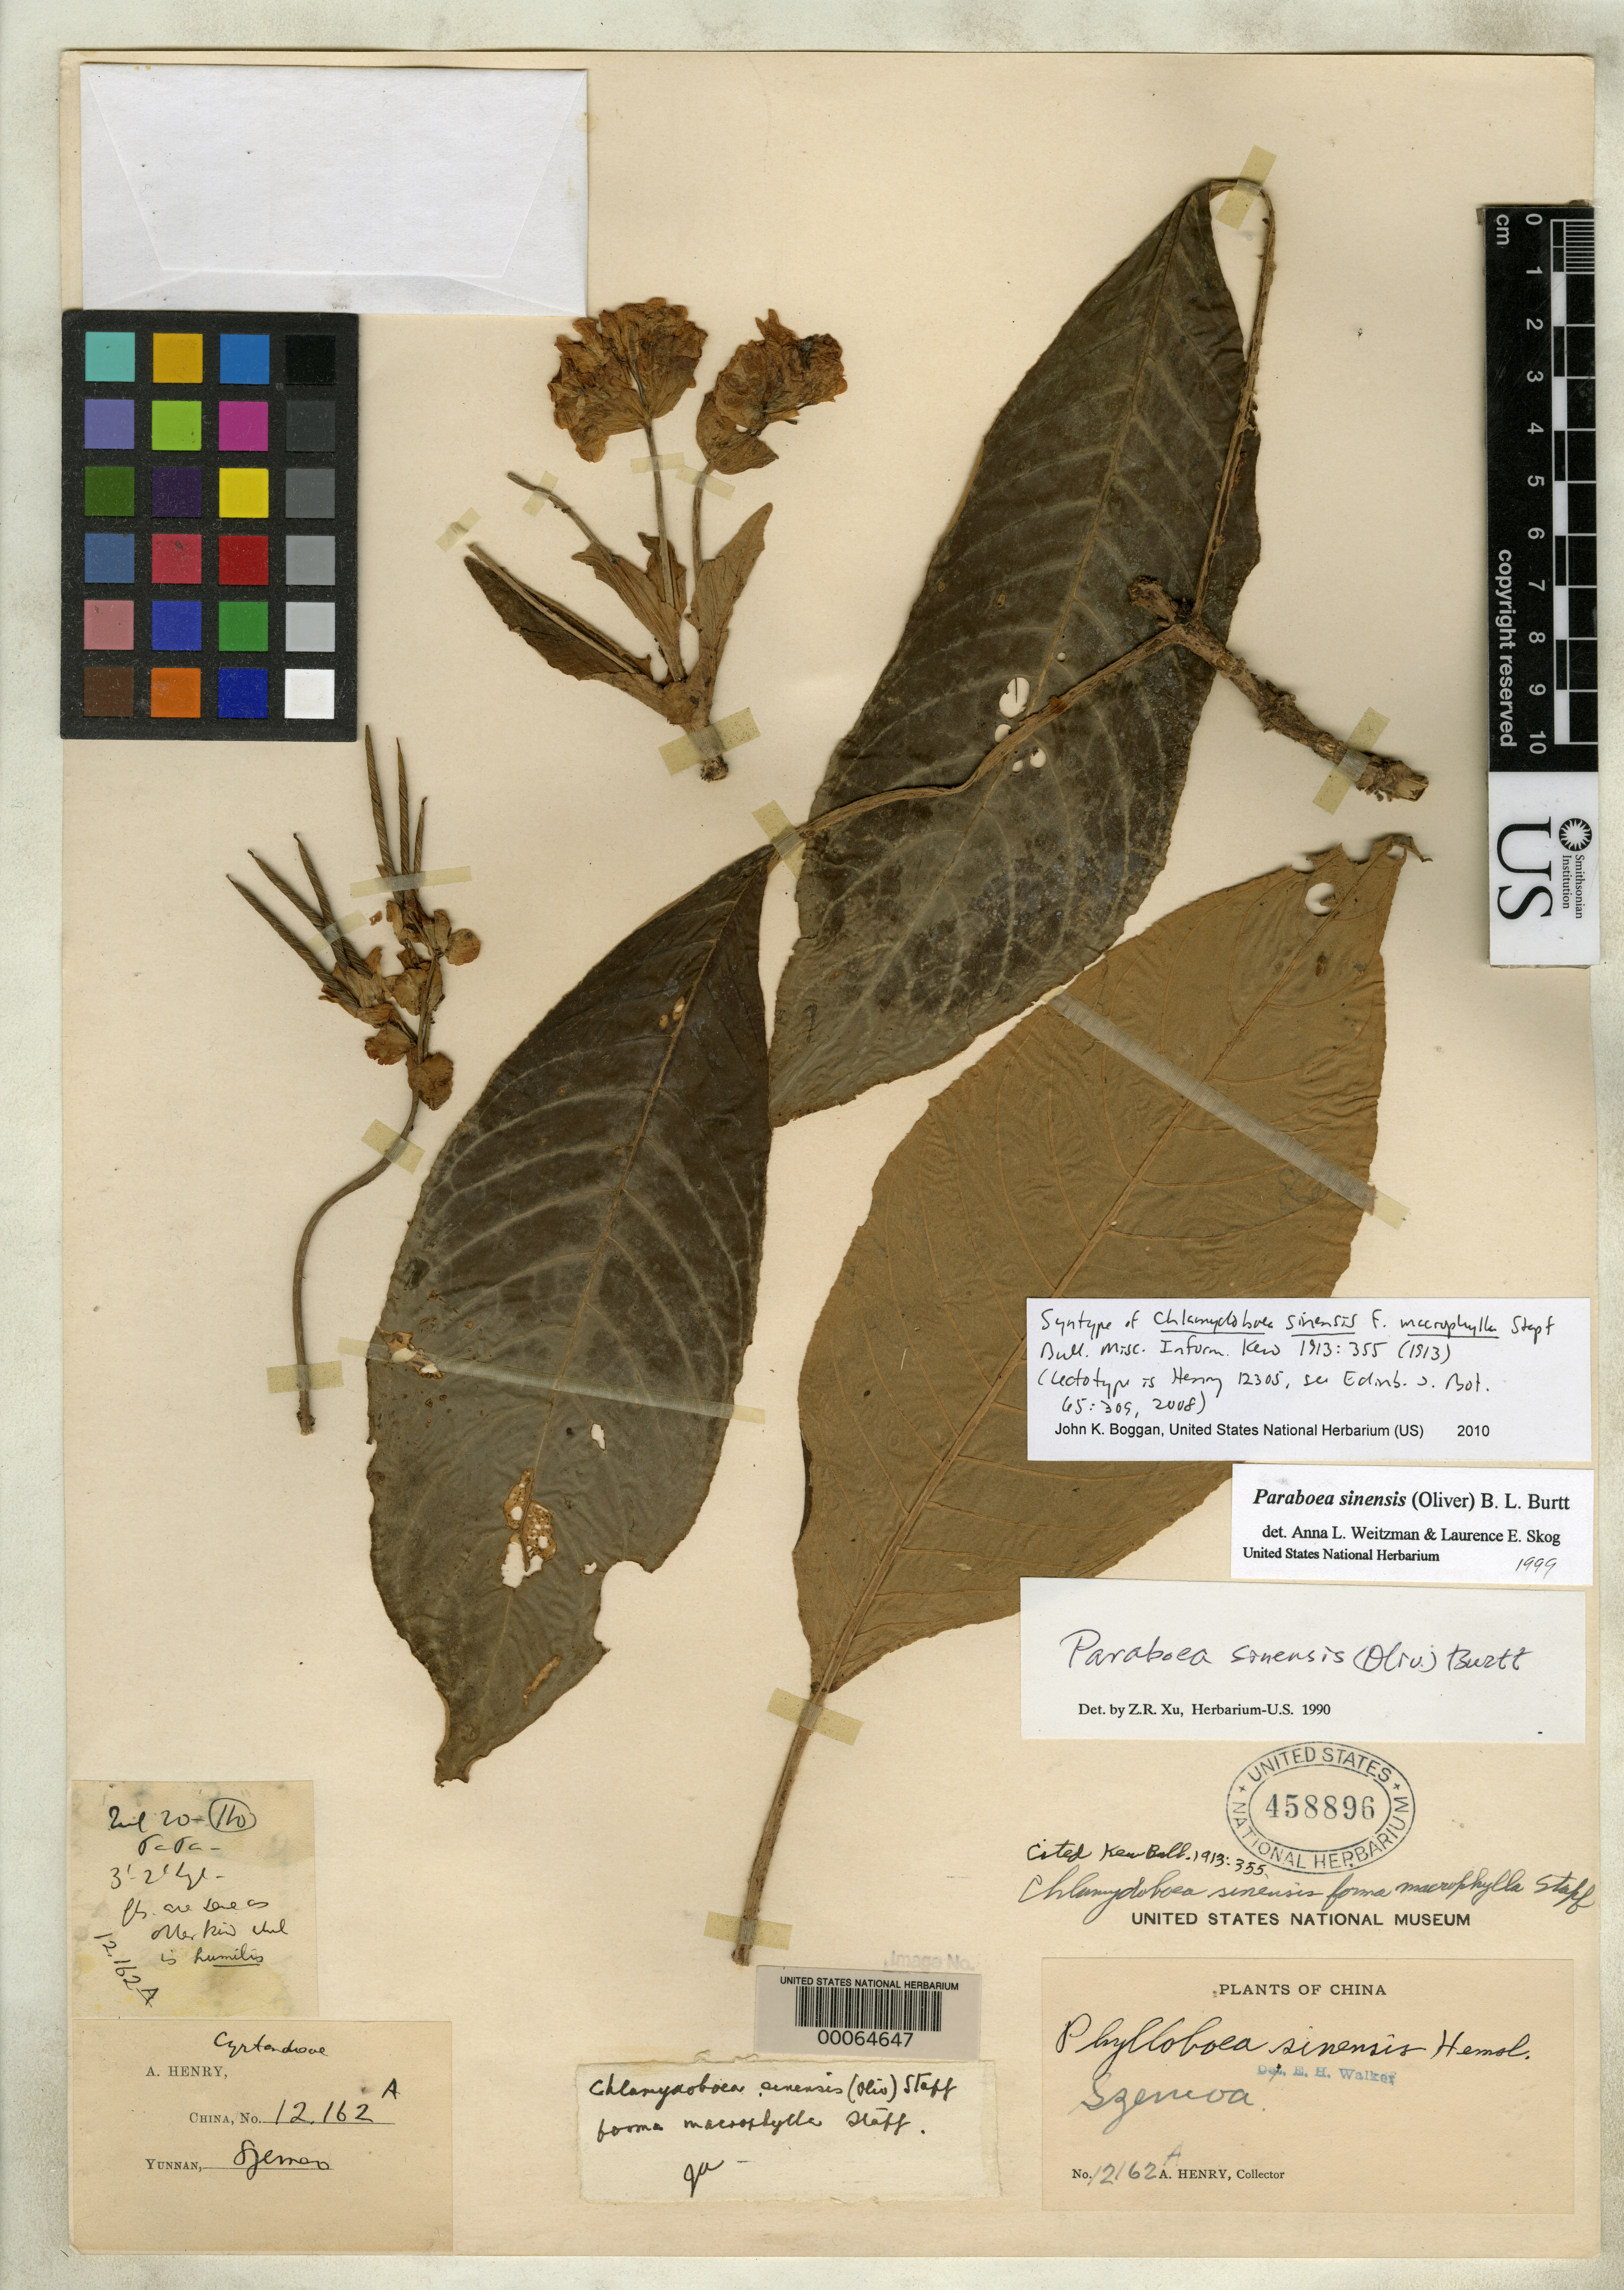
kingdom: Plantae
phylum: Tracheophyta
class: Magnoliopsida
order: Lamiales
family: Gesneriaceae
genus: Chlamydoboea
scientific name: Chlamydoboea sinensis f. macrophylla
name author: Stapf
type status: Syntype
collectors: A. Henry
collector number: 12162 A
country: China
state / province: Yunnan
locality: Szemoa.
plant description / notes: Lectotype is Henry 12305 as designated by Xu et al., Edinburgh J. Bot. 65: 309 (2008).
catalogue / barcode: US 458896